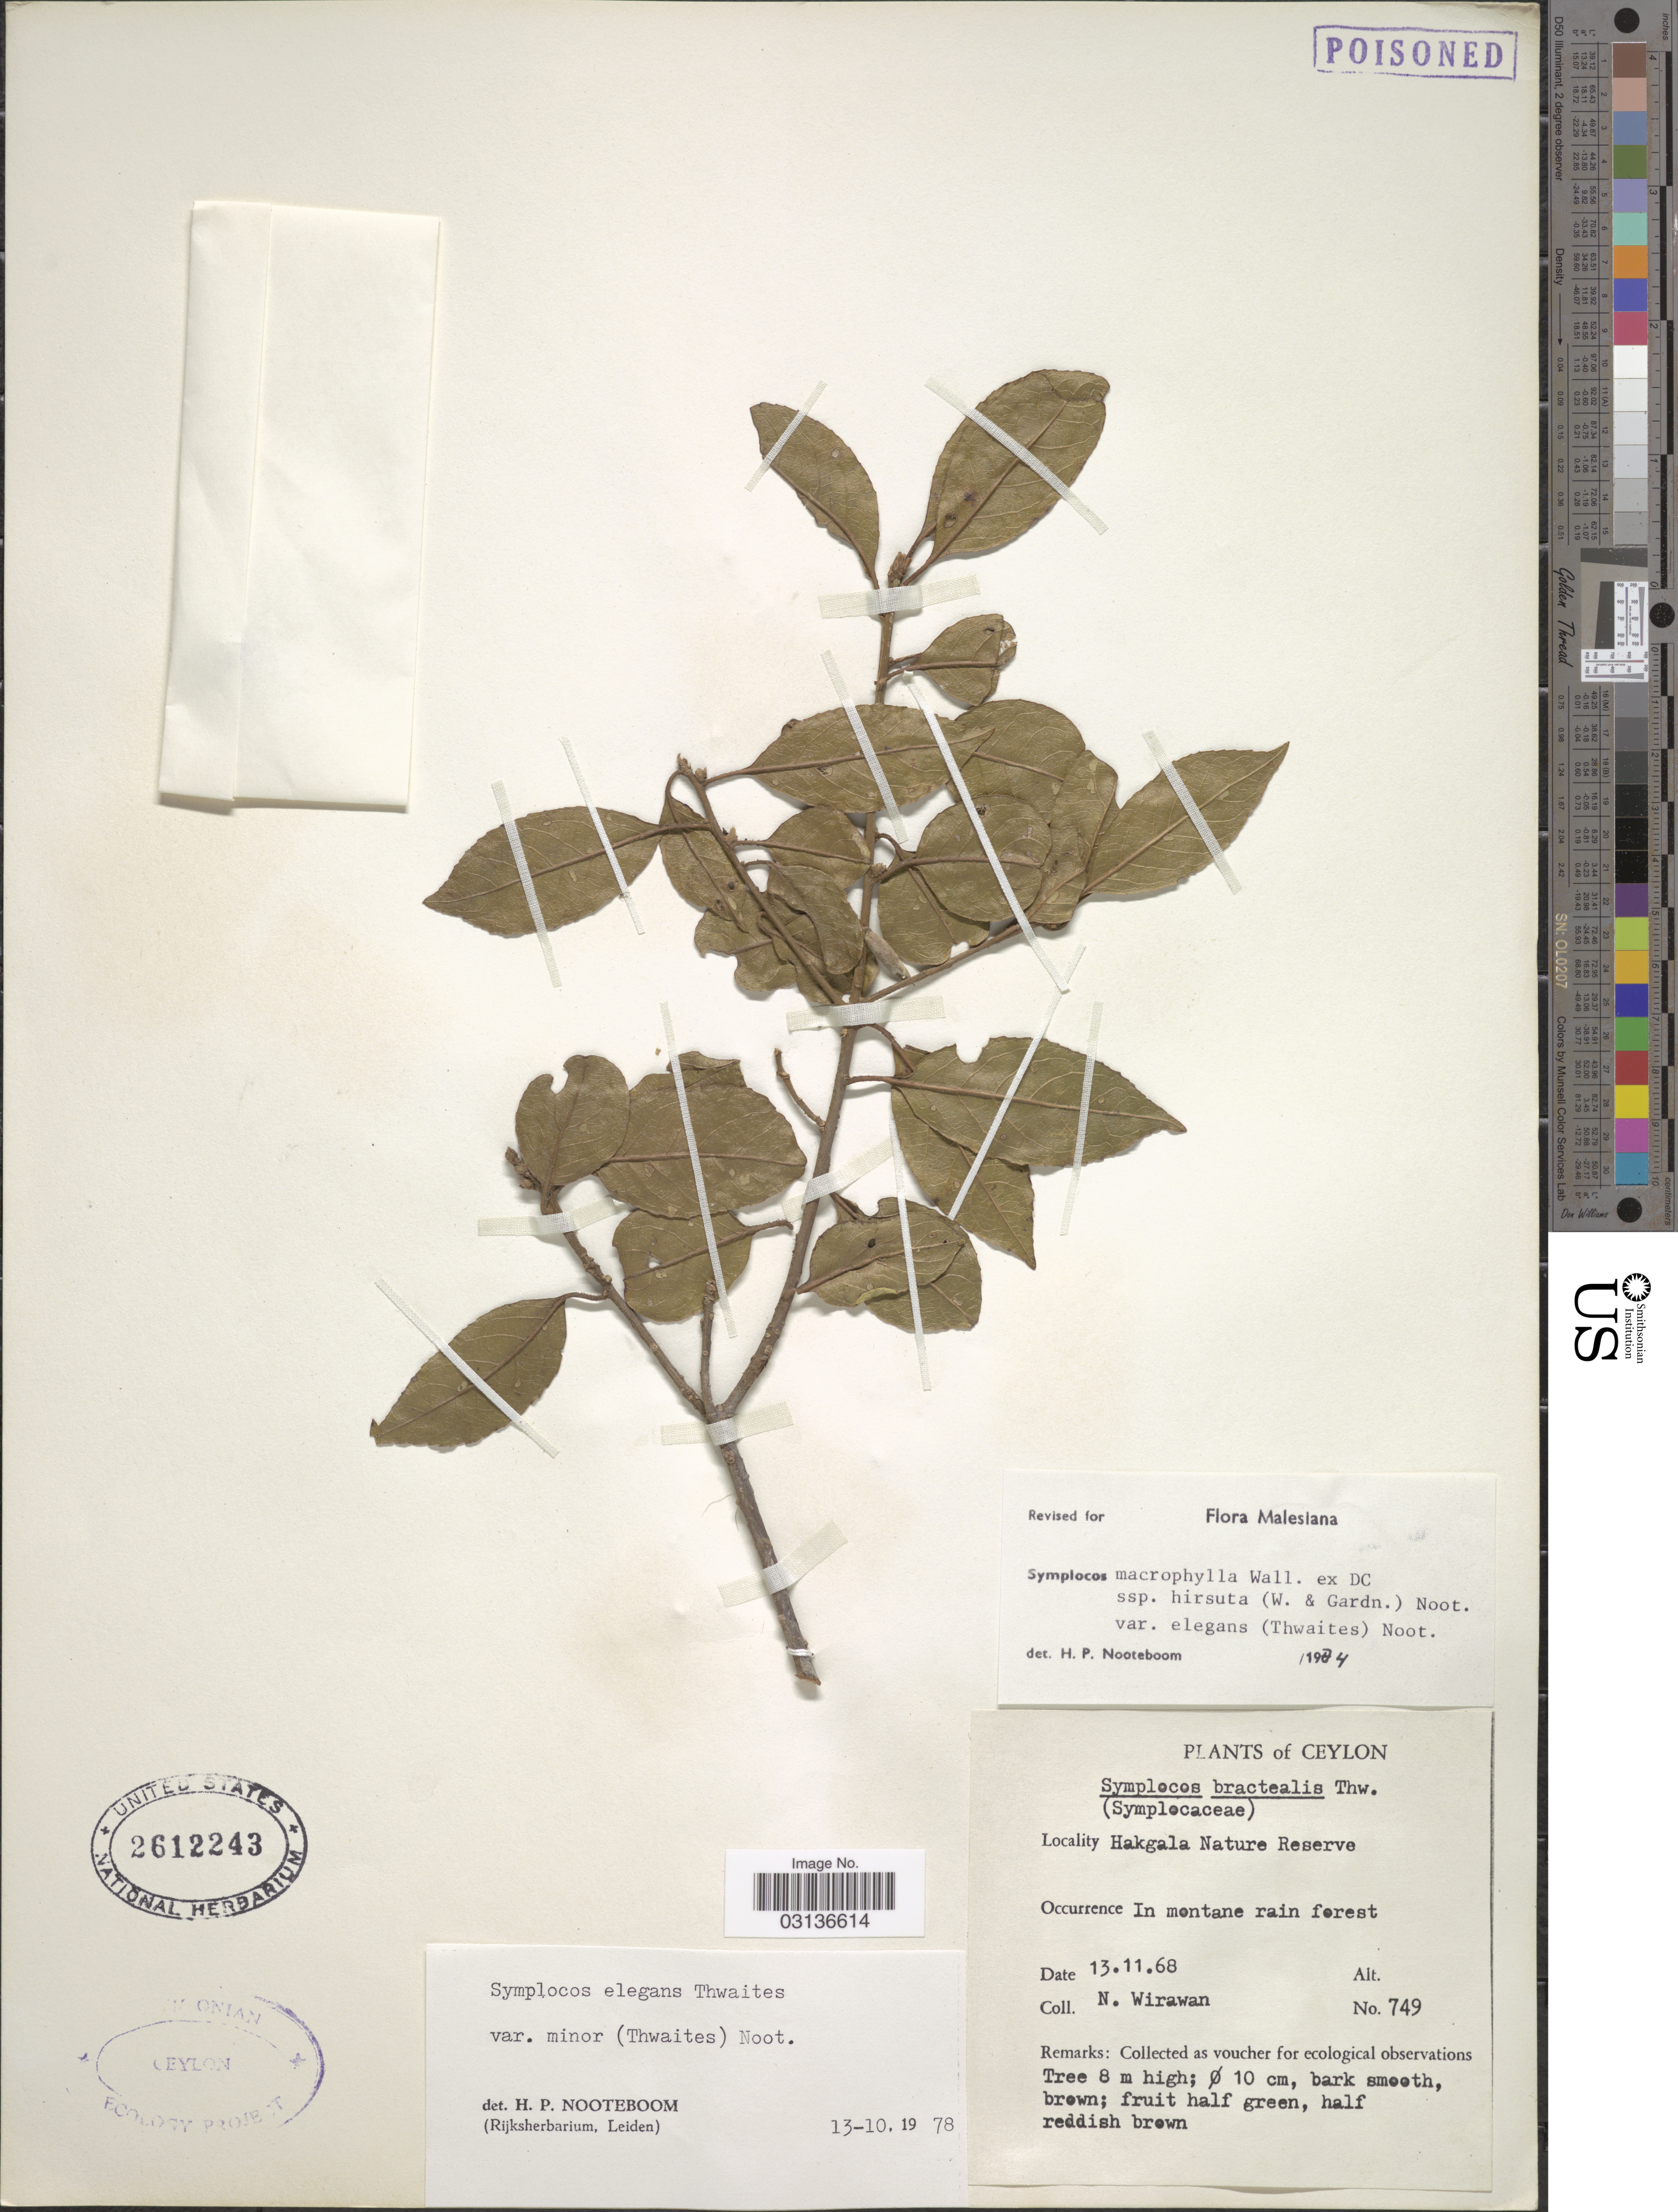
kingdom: Plantae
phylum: Tracheophyta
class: Magnoliopsida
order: Ericales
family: Symplocaceae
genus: Symplocos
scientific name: Symplocos elegans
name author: Thwaites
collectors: N. Wirawan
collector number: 749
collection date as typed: Transcribed d/m/y: 13/11/68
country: Sri Lanka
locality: Ceylon. Hakgala Nature Reserve.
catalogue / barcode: US 2612243